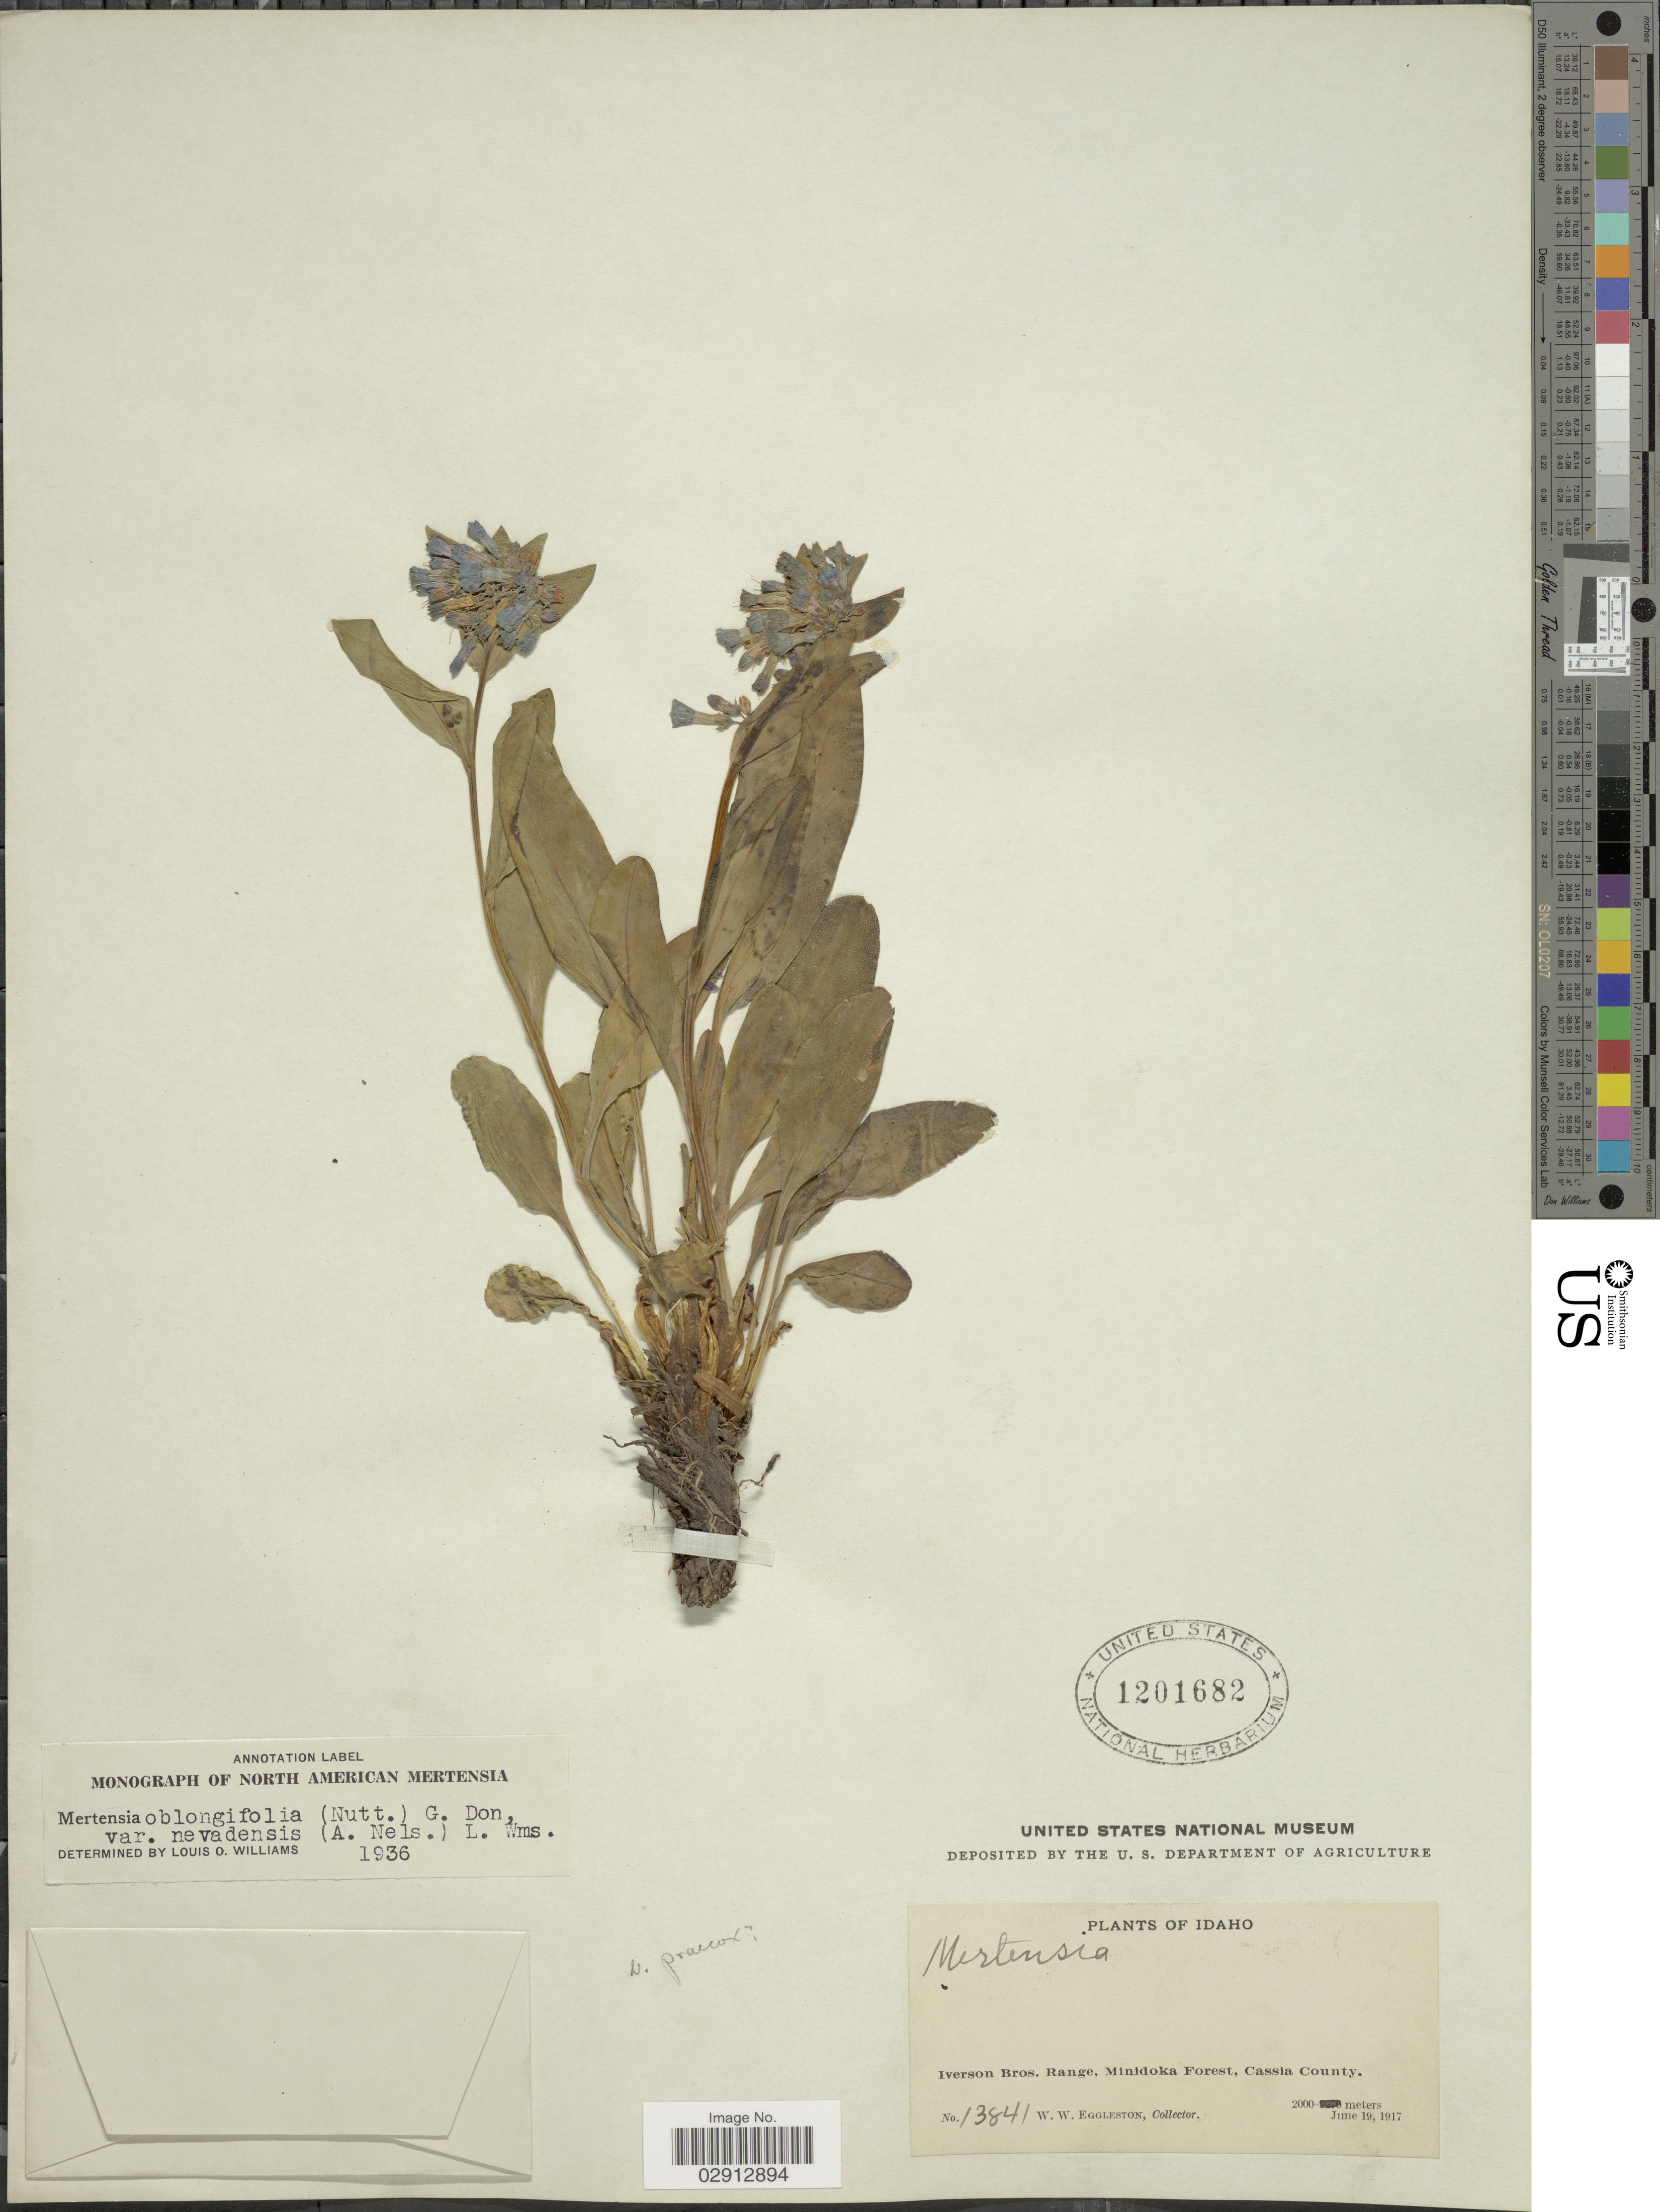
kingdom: Plantae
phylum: Tracheophyta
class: Magnoliopsida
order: Boraginales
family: Boraginaceae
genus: Mertensia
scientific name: Mertensia oblongifolia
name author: (Nutt.) G. Don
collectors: W. W. Eggleston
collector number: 13841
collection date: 1917-06-19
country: United States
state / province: Idaho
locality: Iverson Bros. Range, Minidoka Forest, Cassia County.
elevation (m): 2000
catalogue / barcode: US 1201682